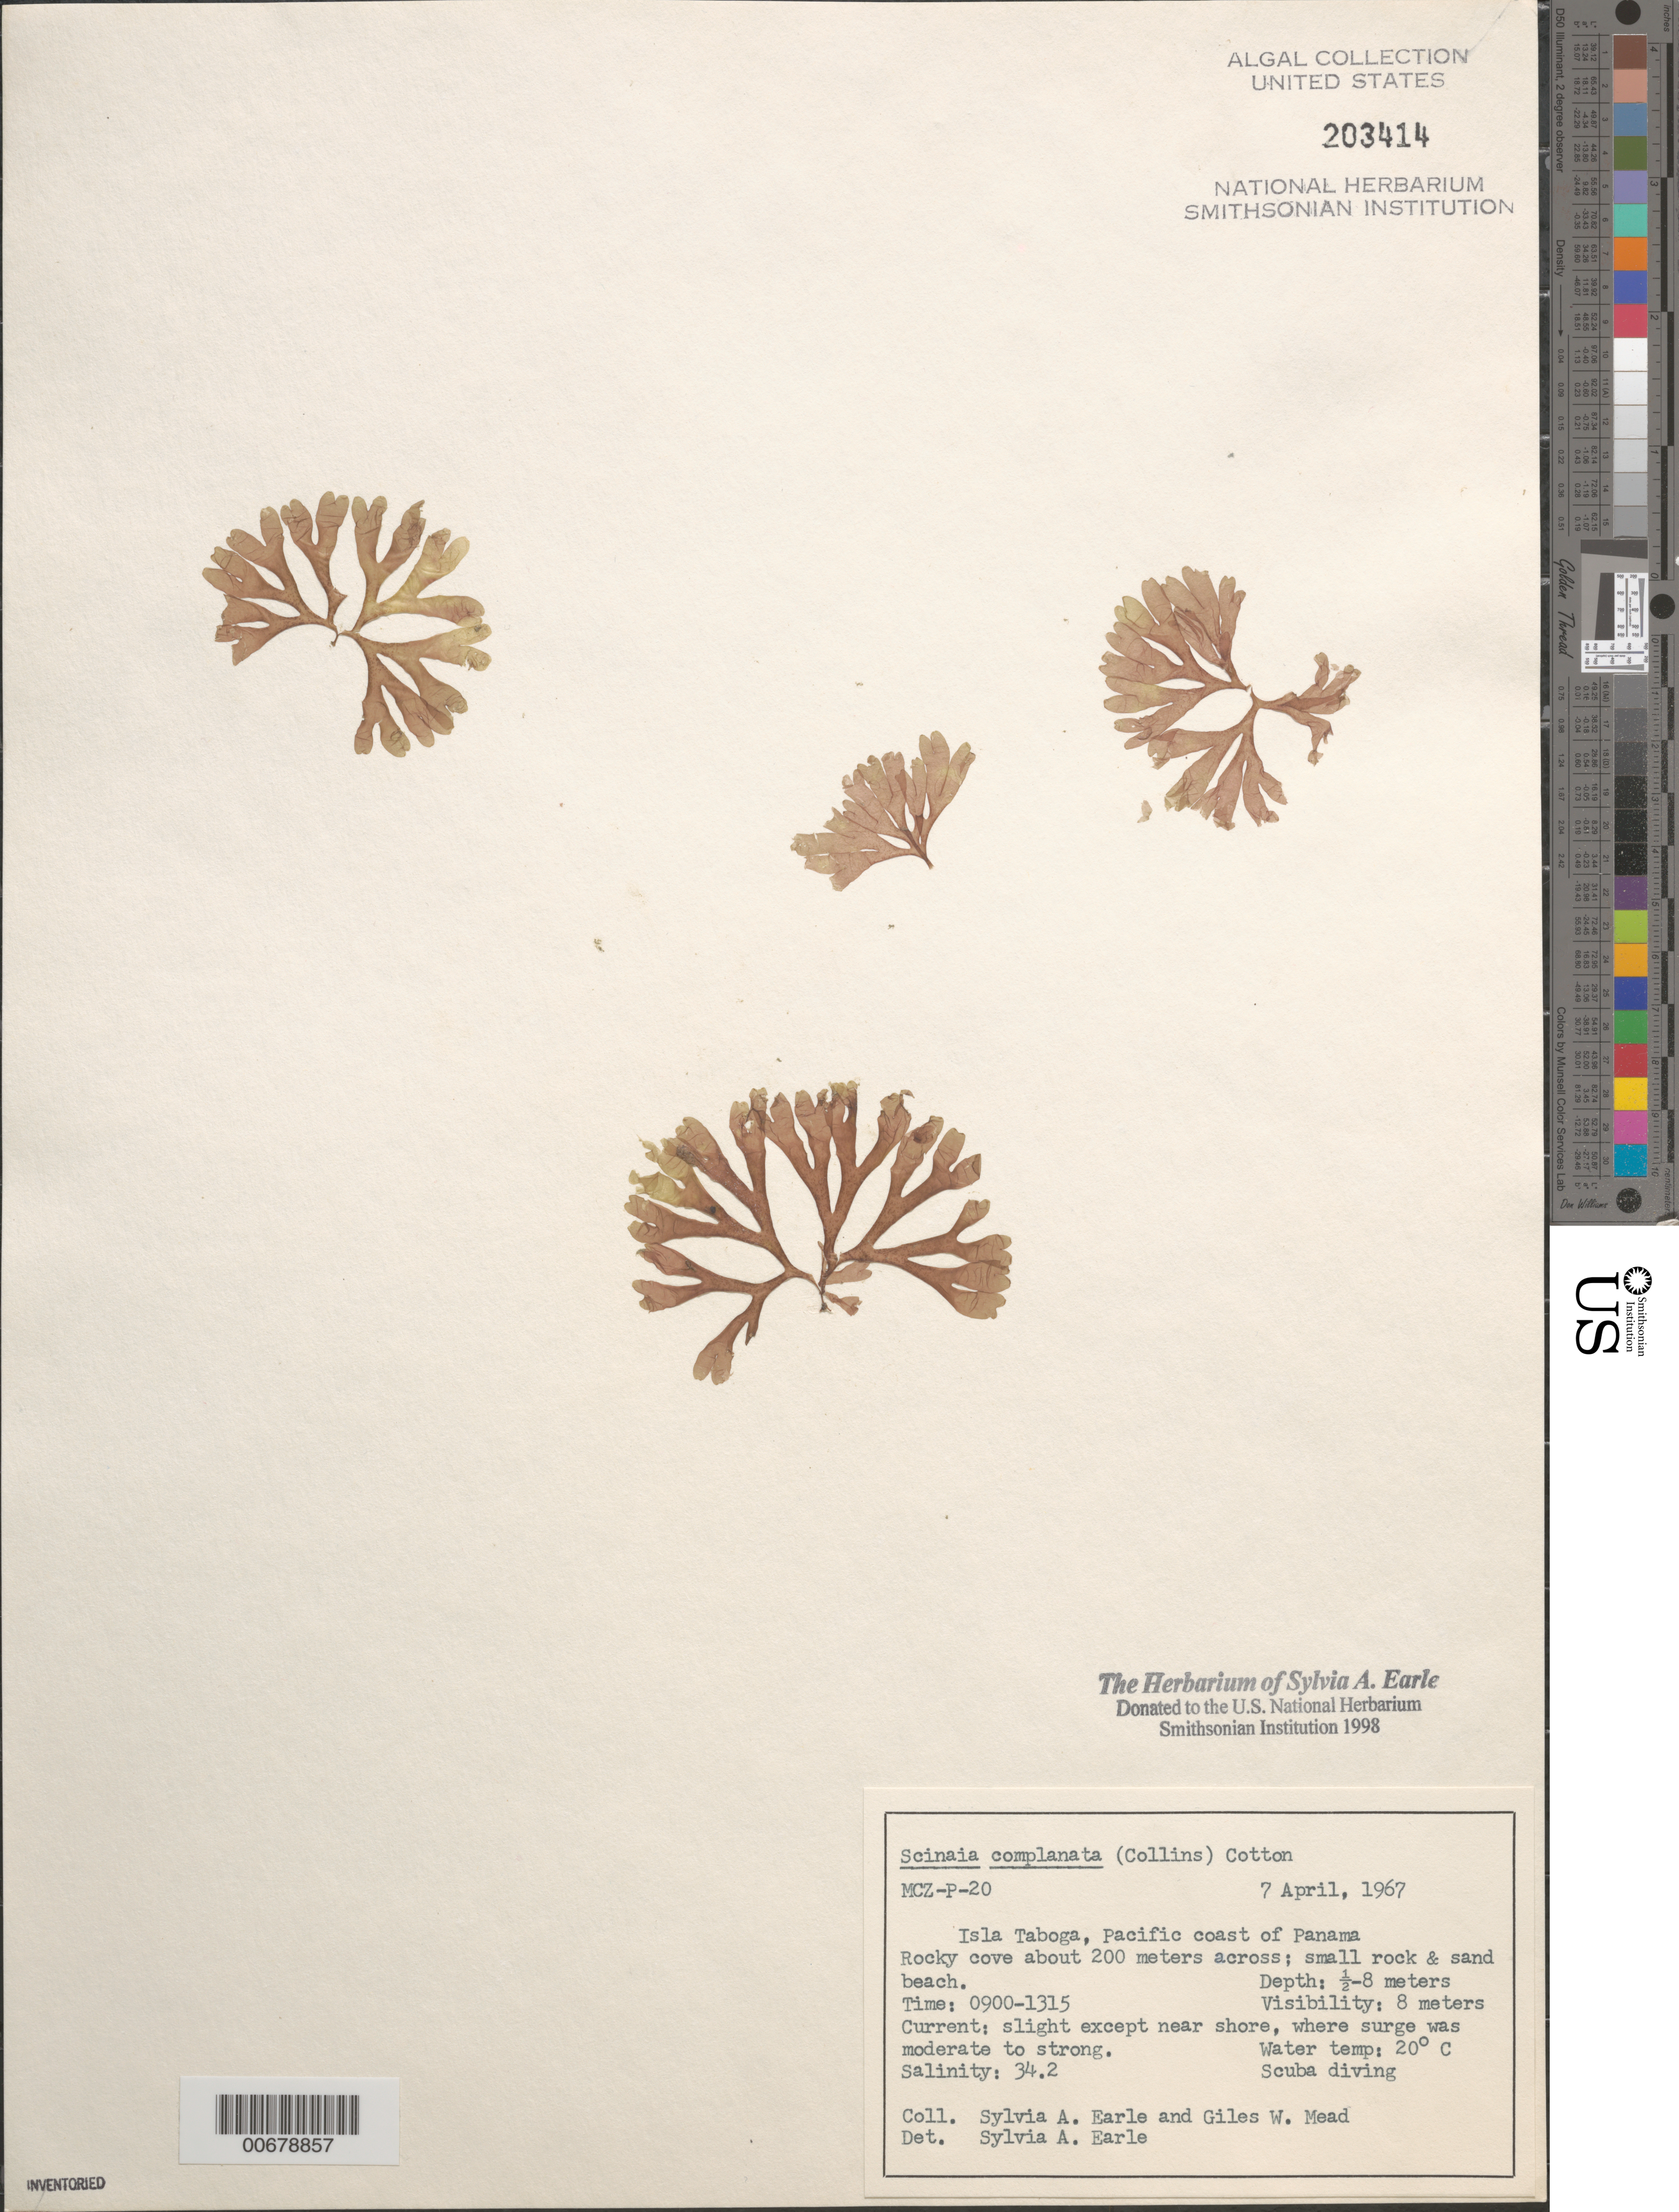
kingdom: Plantae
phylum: Rhodophyta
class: Florideophyceae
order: Nemaliales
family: Scinaiaceae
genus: Scinaia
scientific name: Scinaia complanata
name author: (Collins in Collins et al.) Cotton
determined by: Earle, S. A.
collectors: S. A. Earle & G. W. Mead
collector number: MCZ-P-20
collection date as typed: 07 Apr 1967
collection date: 1967-04-07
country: Panama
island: Taboga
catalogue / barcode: US 203414